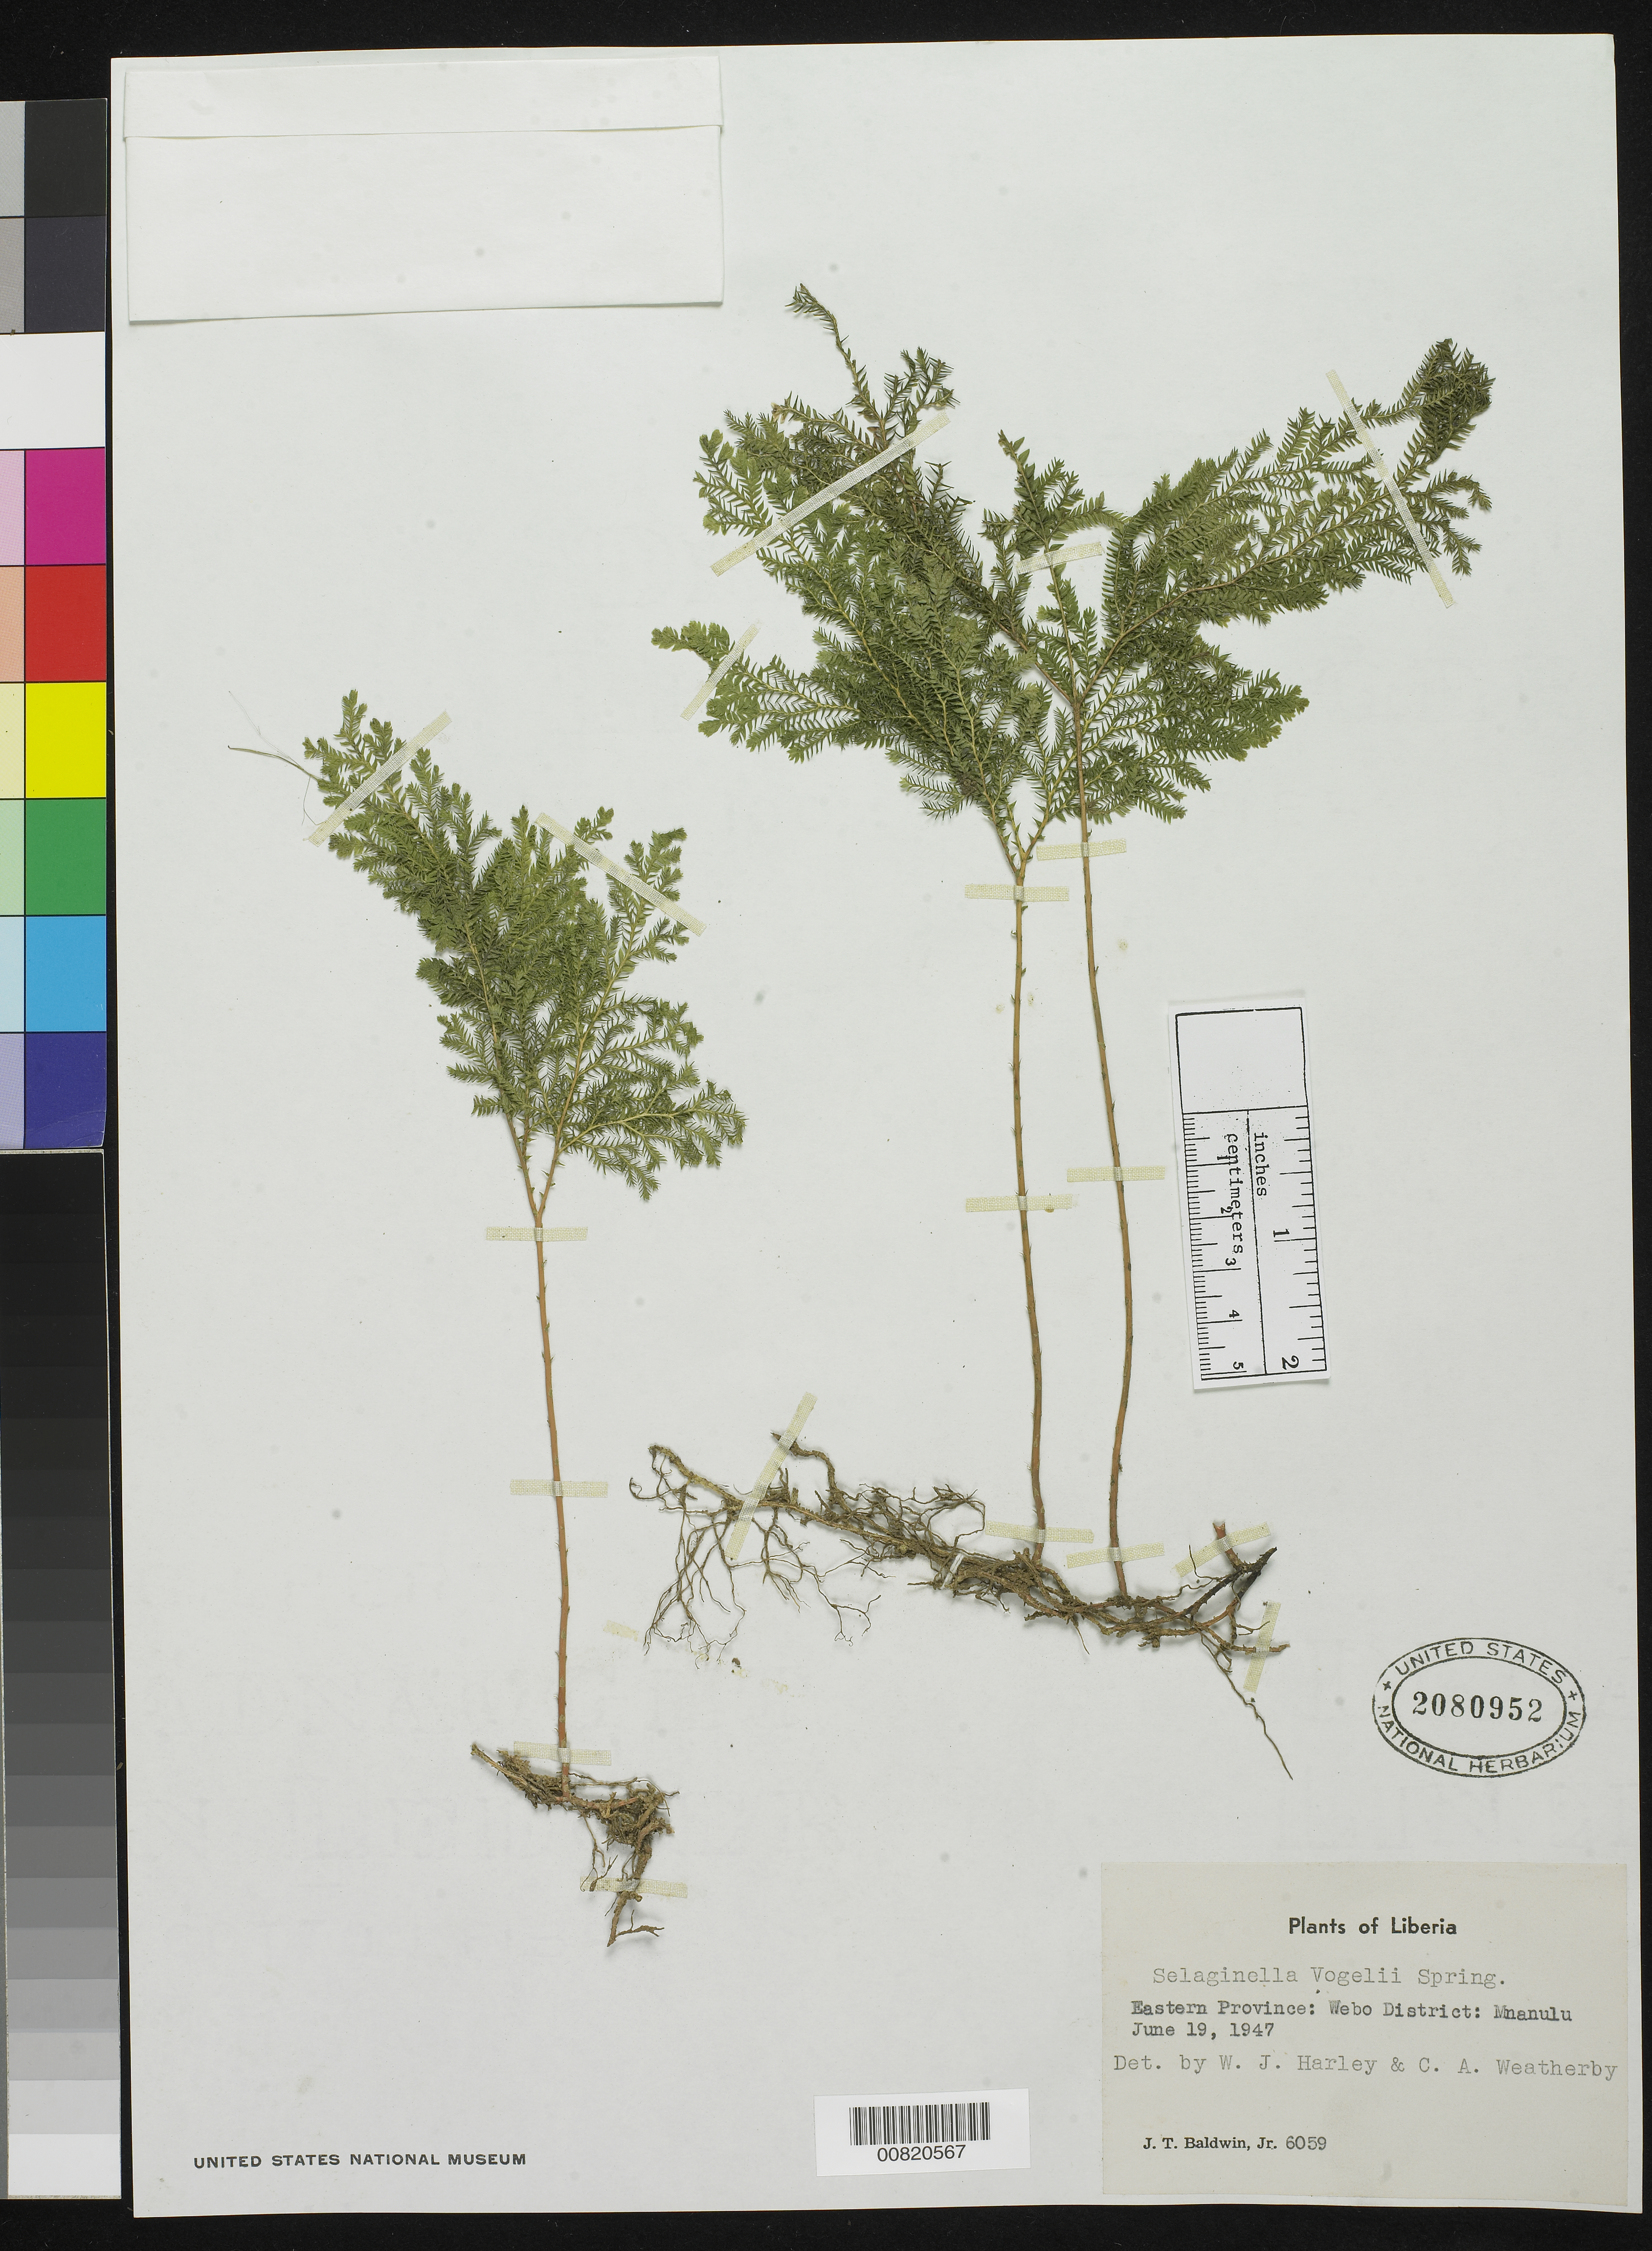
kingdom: Plantae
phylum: Tracheophyta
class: Lycopodiopsida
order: Selaginellales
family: Selaginellaceae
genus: Selaginella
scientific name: Selaginella vogelii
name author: Spring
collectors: J. T. Baldwin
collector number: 6059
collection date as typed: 19 Jun 1947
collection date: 1947-06-19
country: Liberia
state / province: River Gee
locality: Eastern Province: Webo District, Mnanulu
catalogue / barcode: US 2080952